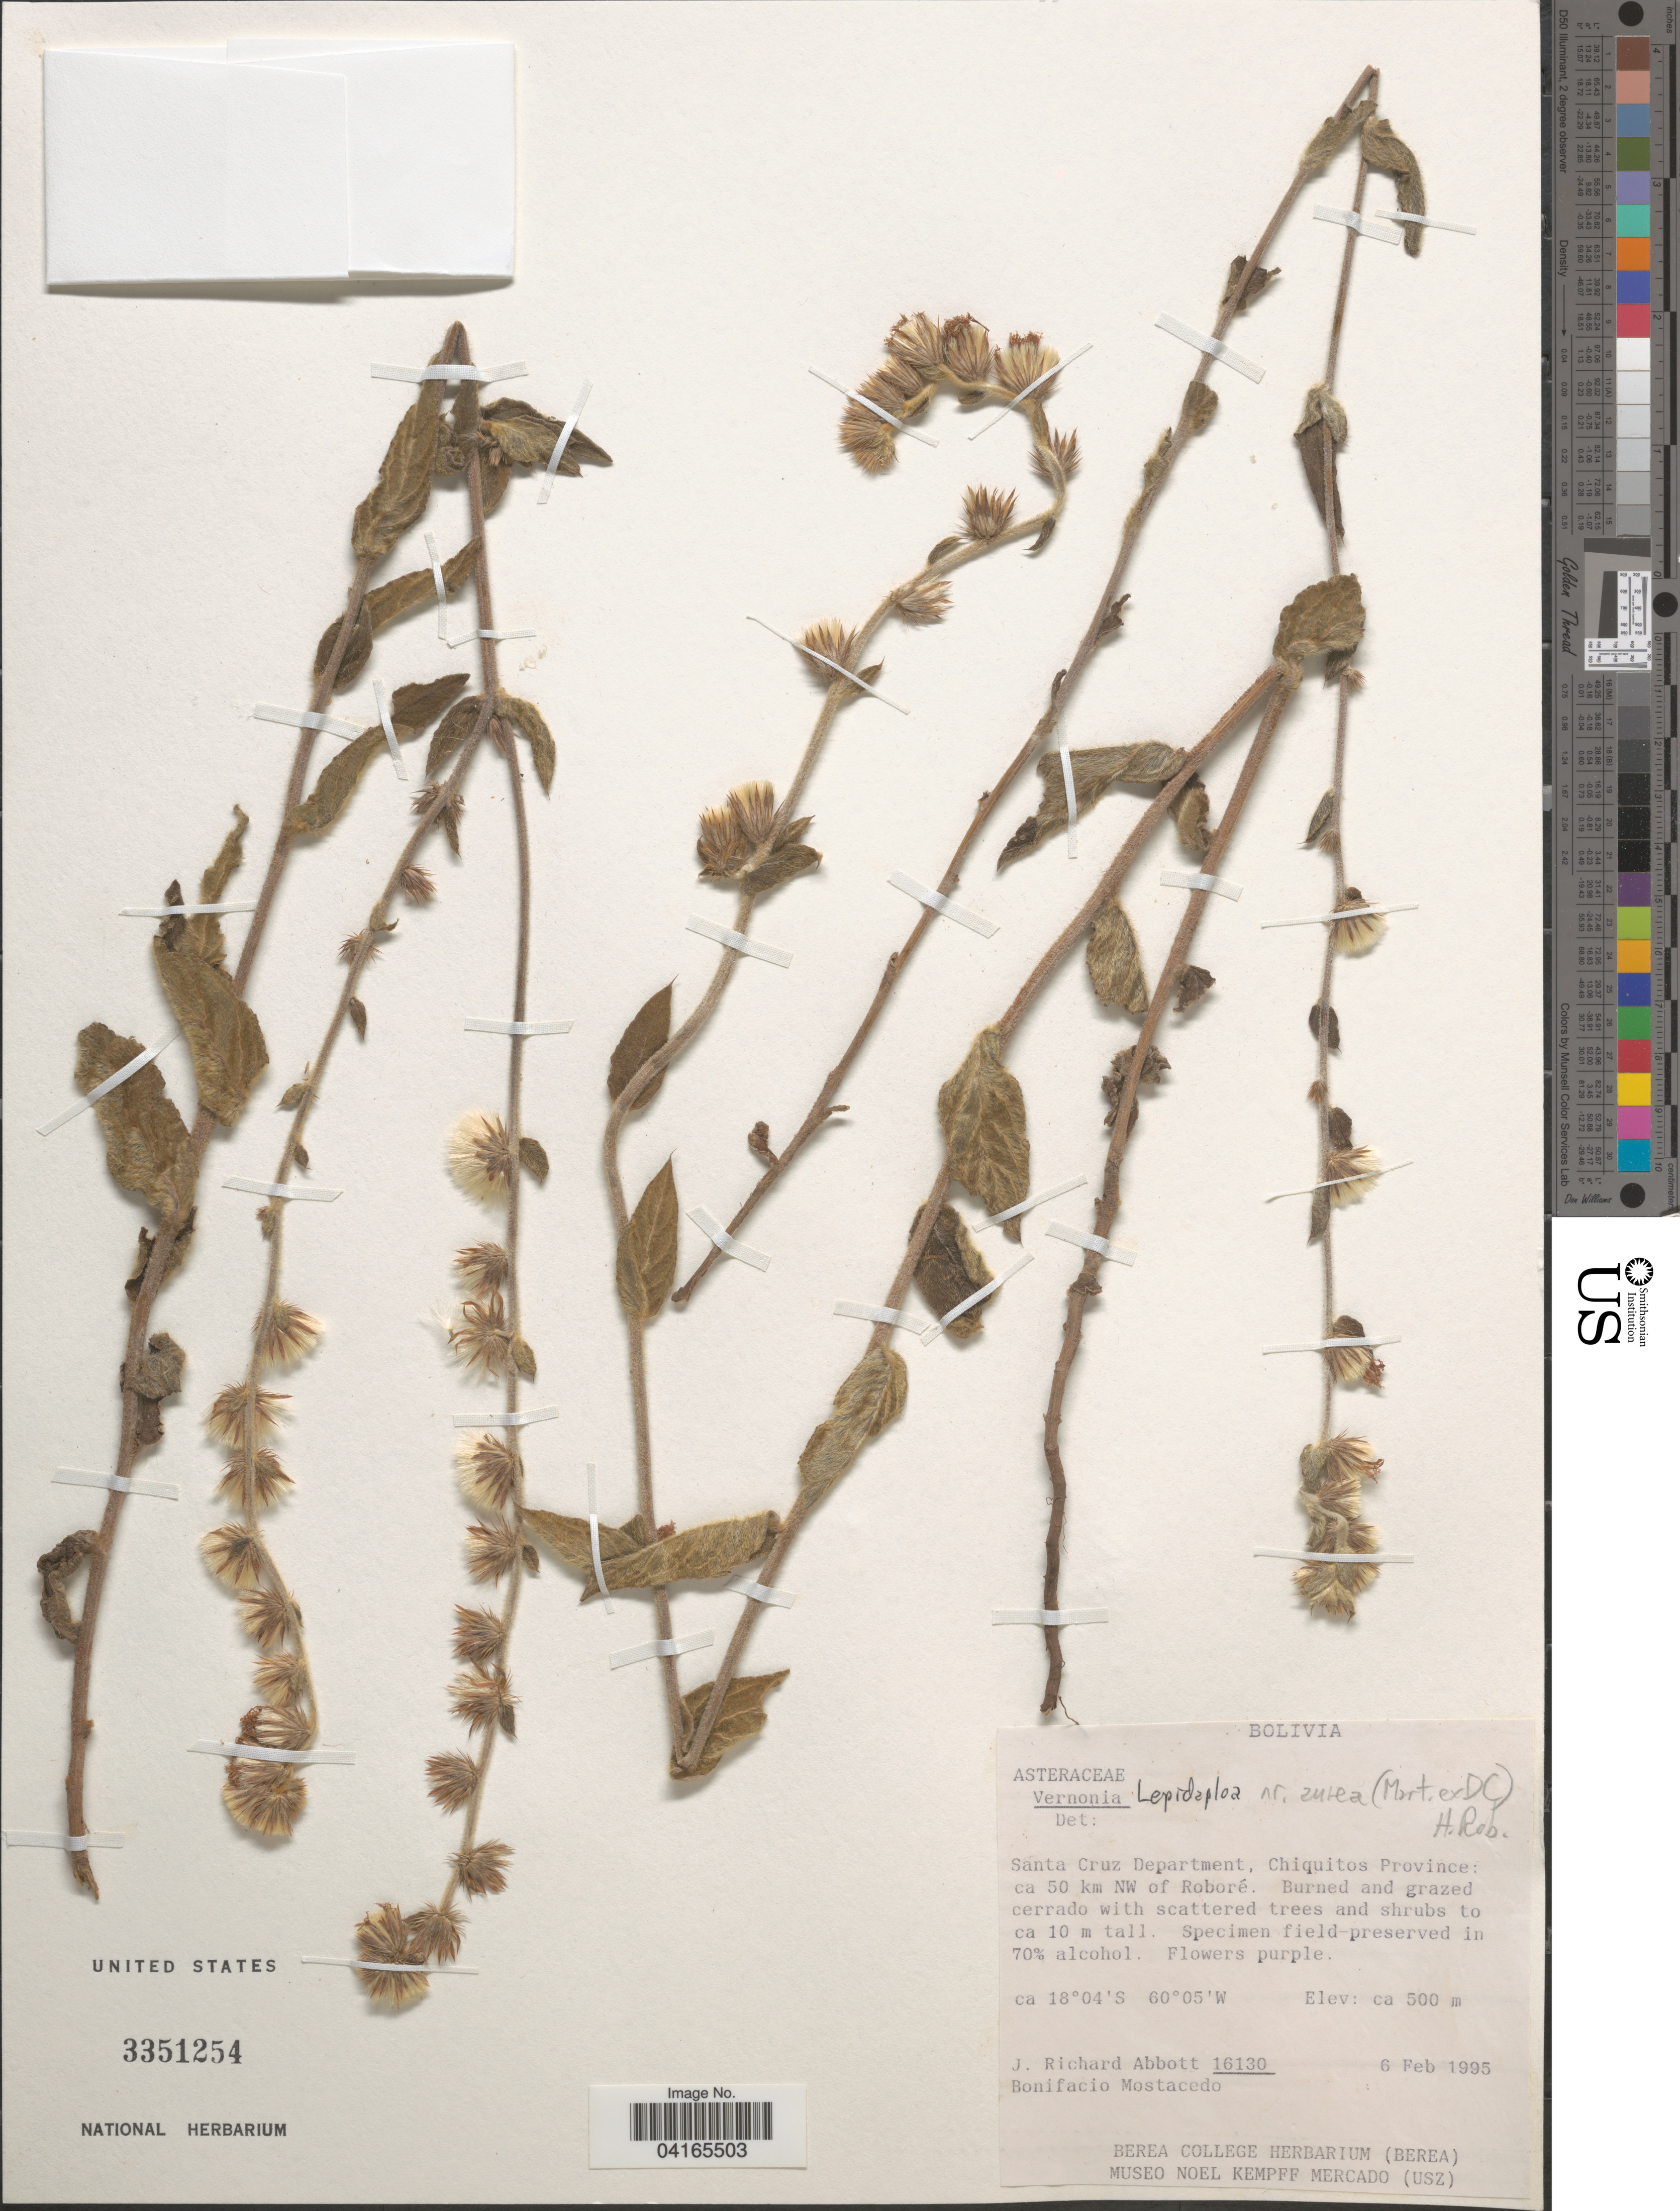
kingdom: Plantae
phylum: Tracheophyta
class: Magnoliopsida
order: Asterales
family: Asteraceae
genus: Vernonia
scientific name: Vernonia aurea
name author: Mart. ex DC.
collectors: J. R. Abbott & B. Mostacedo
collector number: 16130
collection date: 1995-02-06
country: Bolivia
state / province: Santa Cruz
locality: Santa Cruz Department, Chiquitos Province: ca 50 km NW of Roboré.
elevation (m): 500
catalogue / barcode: US 3351254